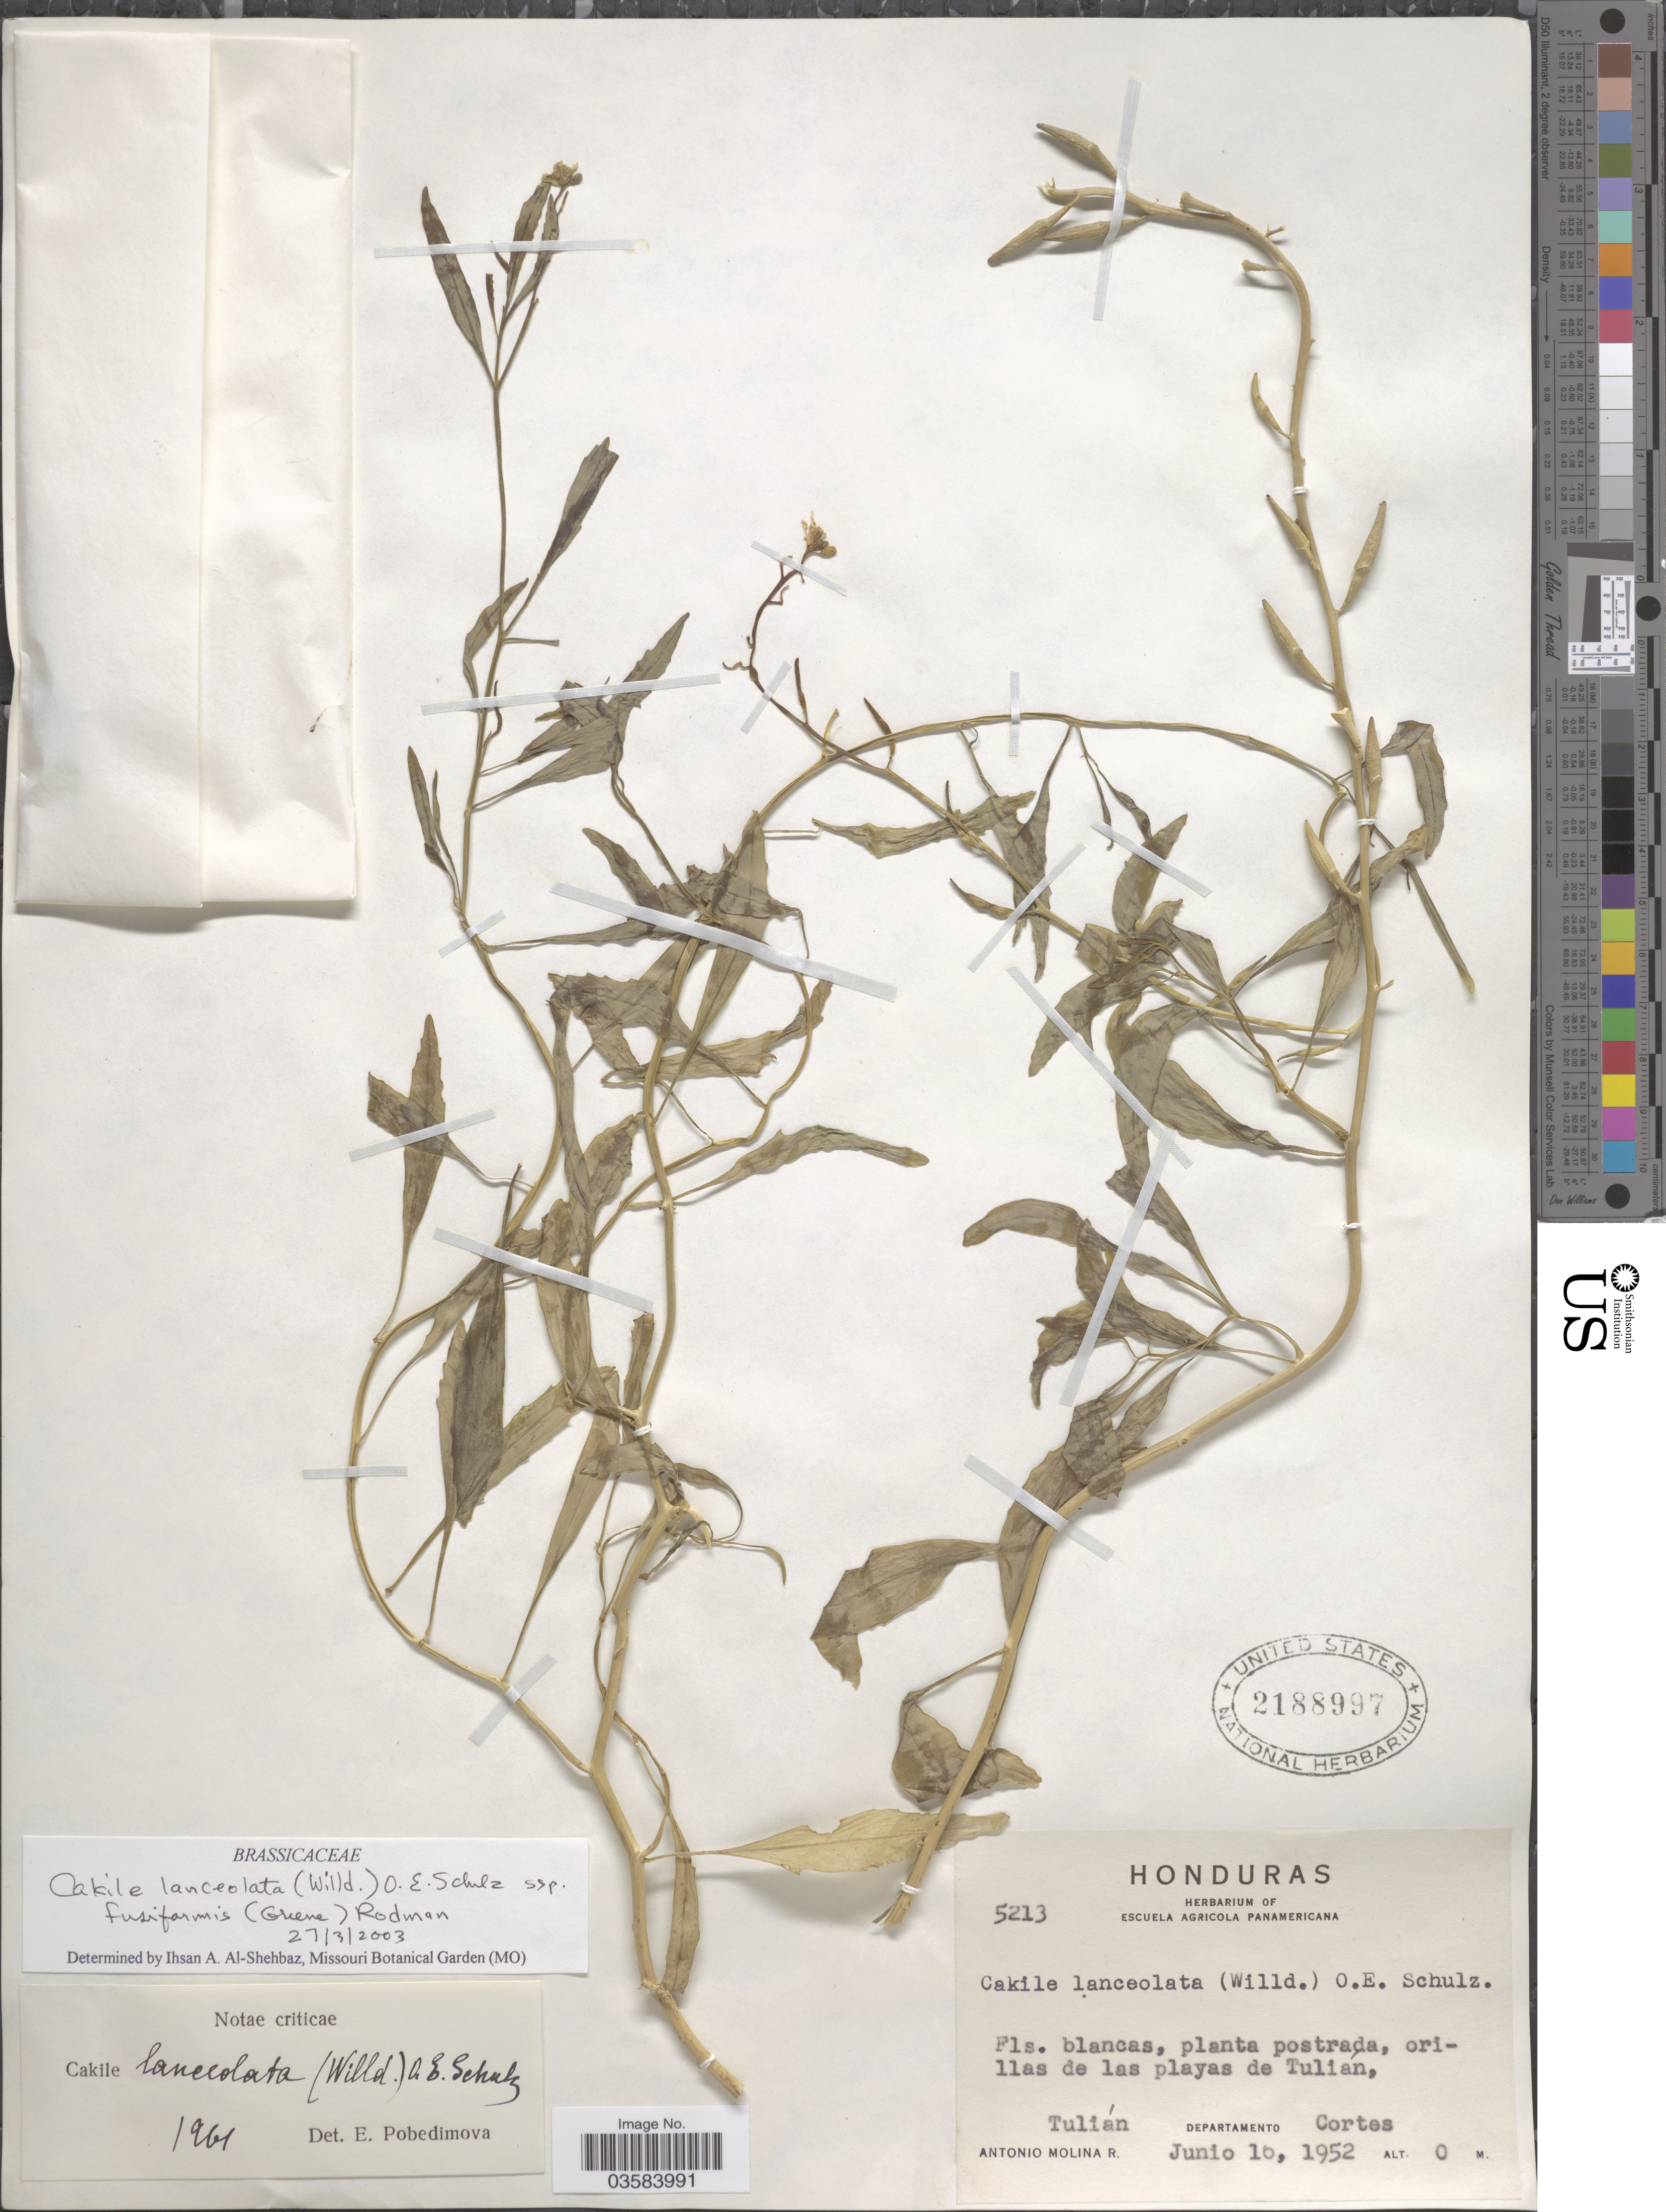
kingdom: Plantae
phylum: Tracheophyta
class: Magnoliopsida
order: Brassicales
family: Brassicaceae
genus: Cakile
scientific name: Cakile lanceolata subsp. fusiformis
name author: (Greene) Rodman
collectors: A. Molina R.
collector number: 5213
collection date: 1952-06-16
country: Honduras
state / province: Cortes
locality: Tuliá Departamento Cortes.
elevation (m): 0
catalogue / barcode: US 2188997